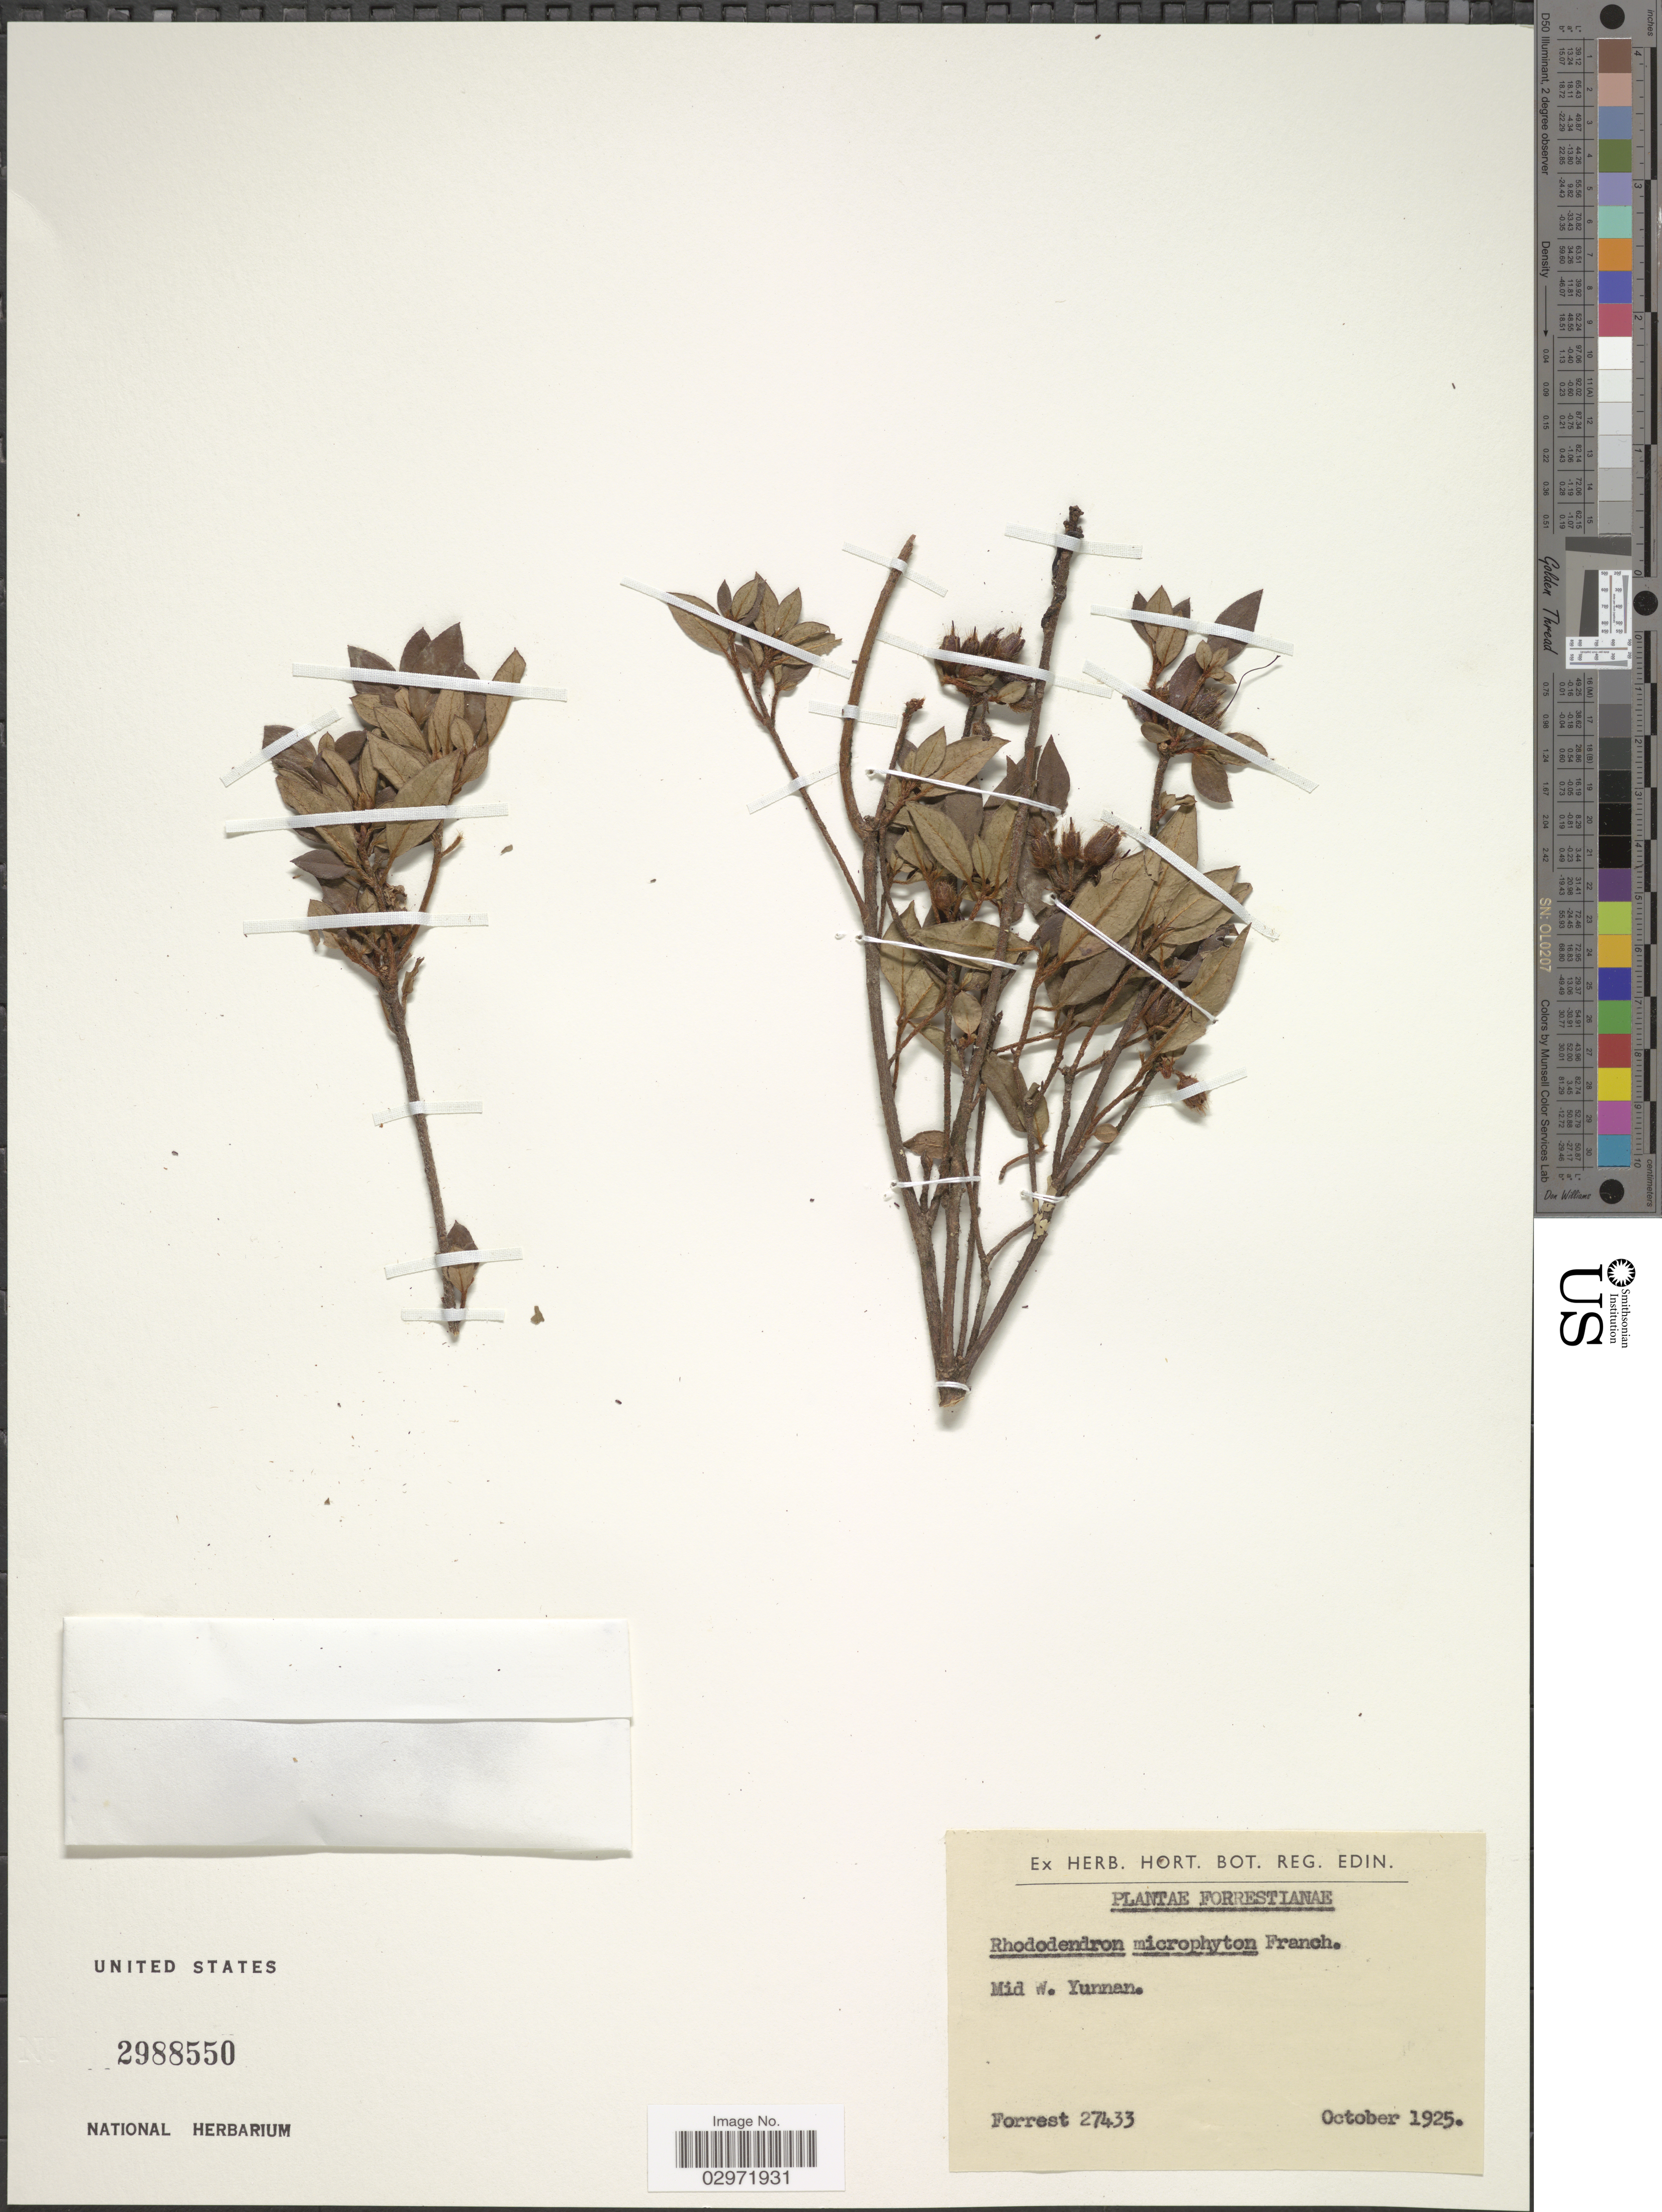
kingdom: Plantae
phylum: Tracheophyta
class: Magnoliopsida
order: Ericales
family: Ericaceae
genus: Rhododendron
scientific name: Rhododendron microphyton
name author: Franch.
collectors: -. Forrest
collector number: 27433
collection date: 1925-10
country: China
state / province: Yunnan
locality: Mid W. Yunnan.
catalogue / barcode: US 2988550